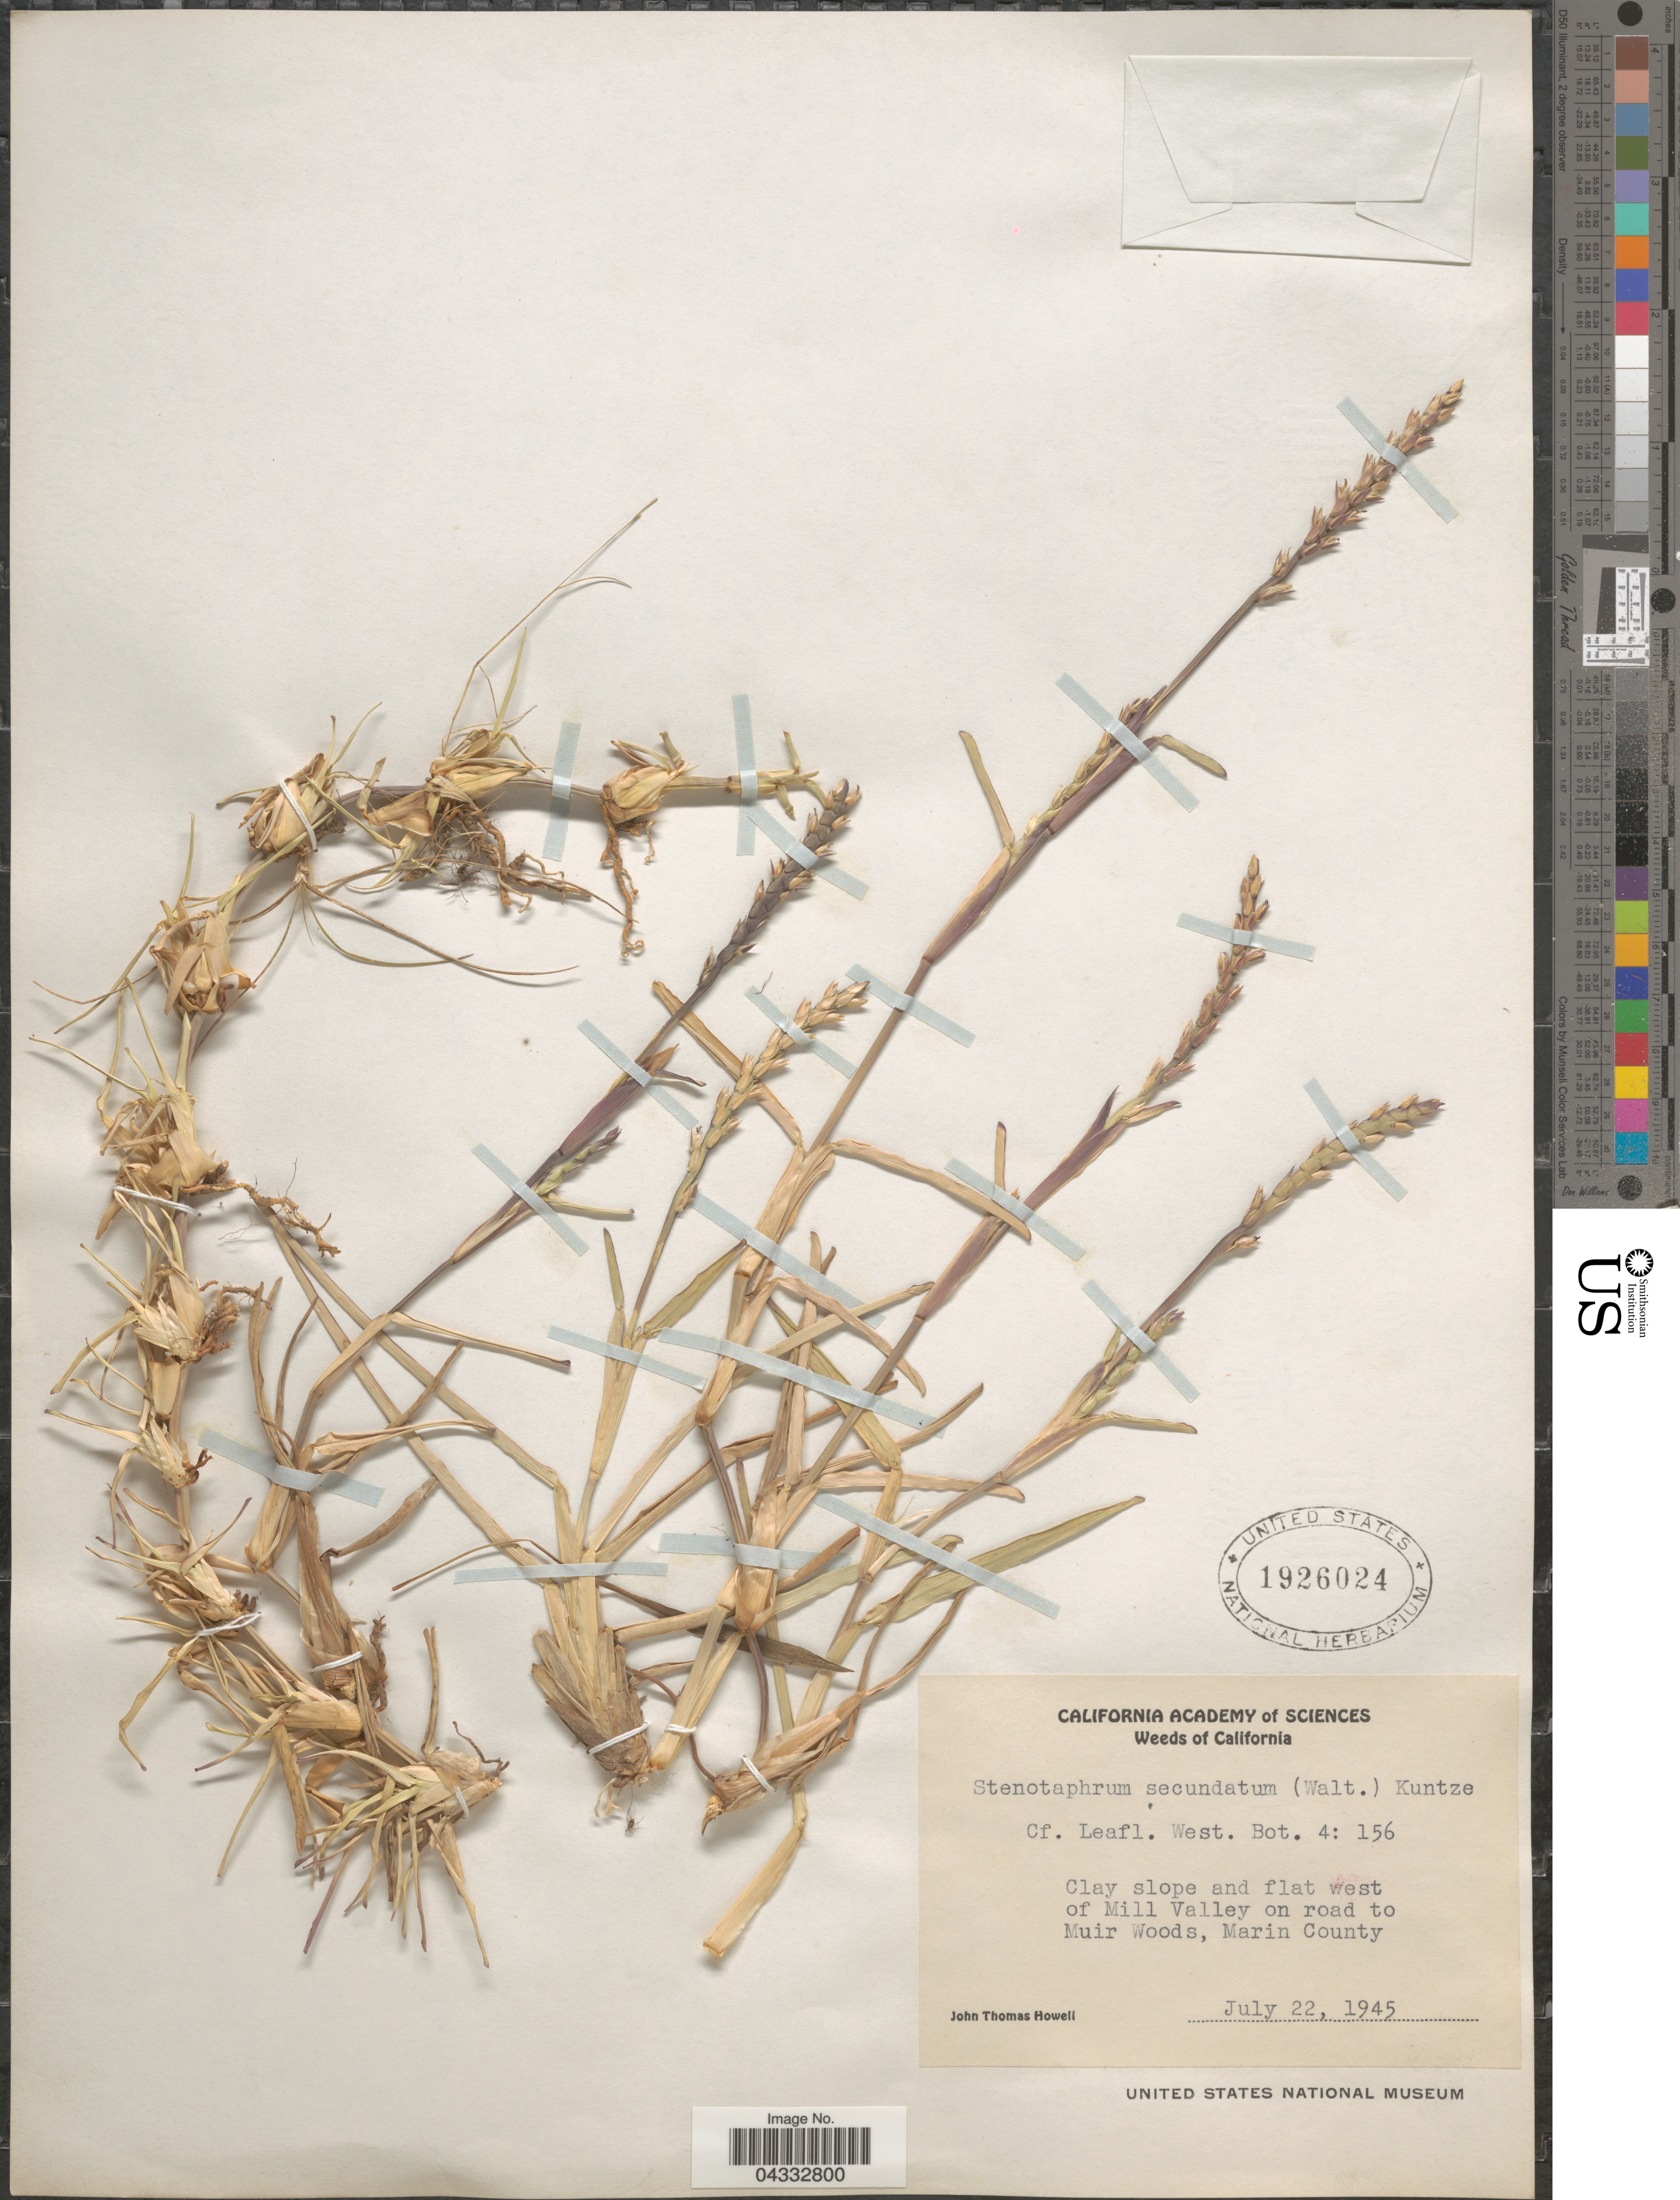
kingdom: Plantae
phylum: Tracheophyta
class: Liliopsida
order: Poales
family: Poaceae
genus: Stenotaphrum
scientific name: Stenotaphrum secundatum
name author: (Walter) Kuntze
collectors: J. T. Howell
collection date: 1945-07-22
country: United States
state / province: California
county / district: Marin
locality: West of Mill Valley on road to Muir Woods, Marin County.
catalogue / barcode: US 1926024